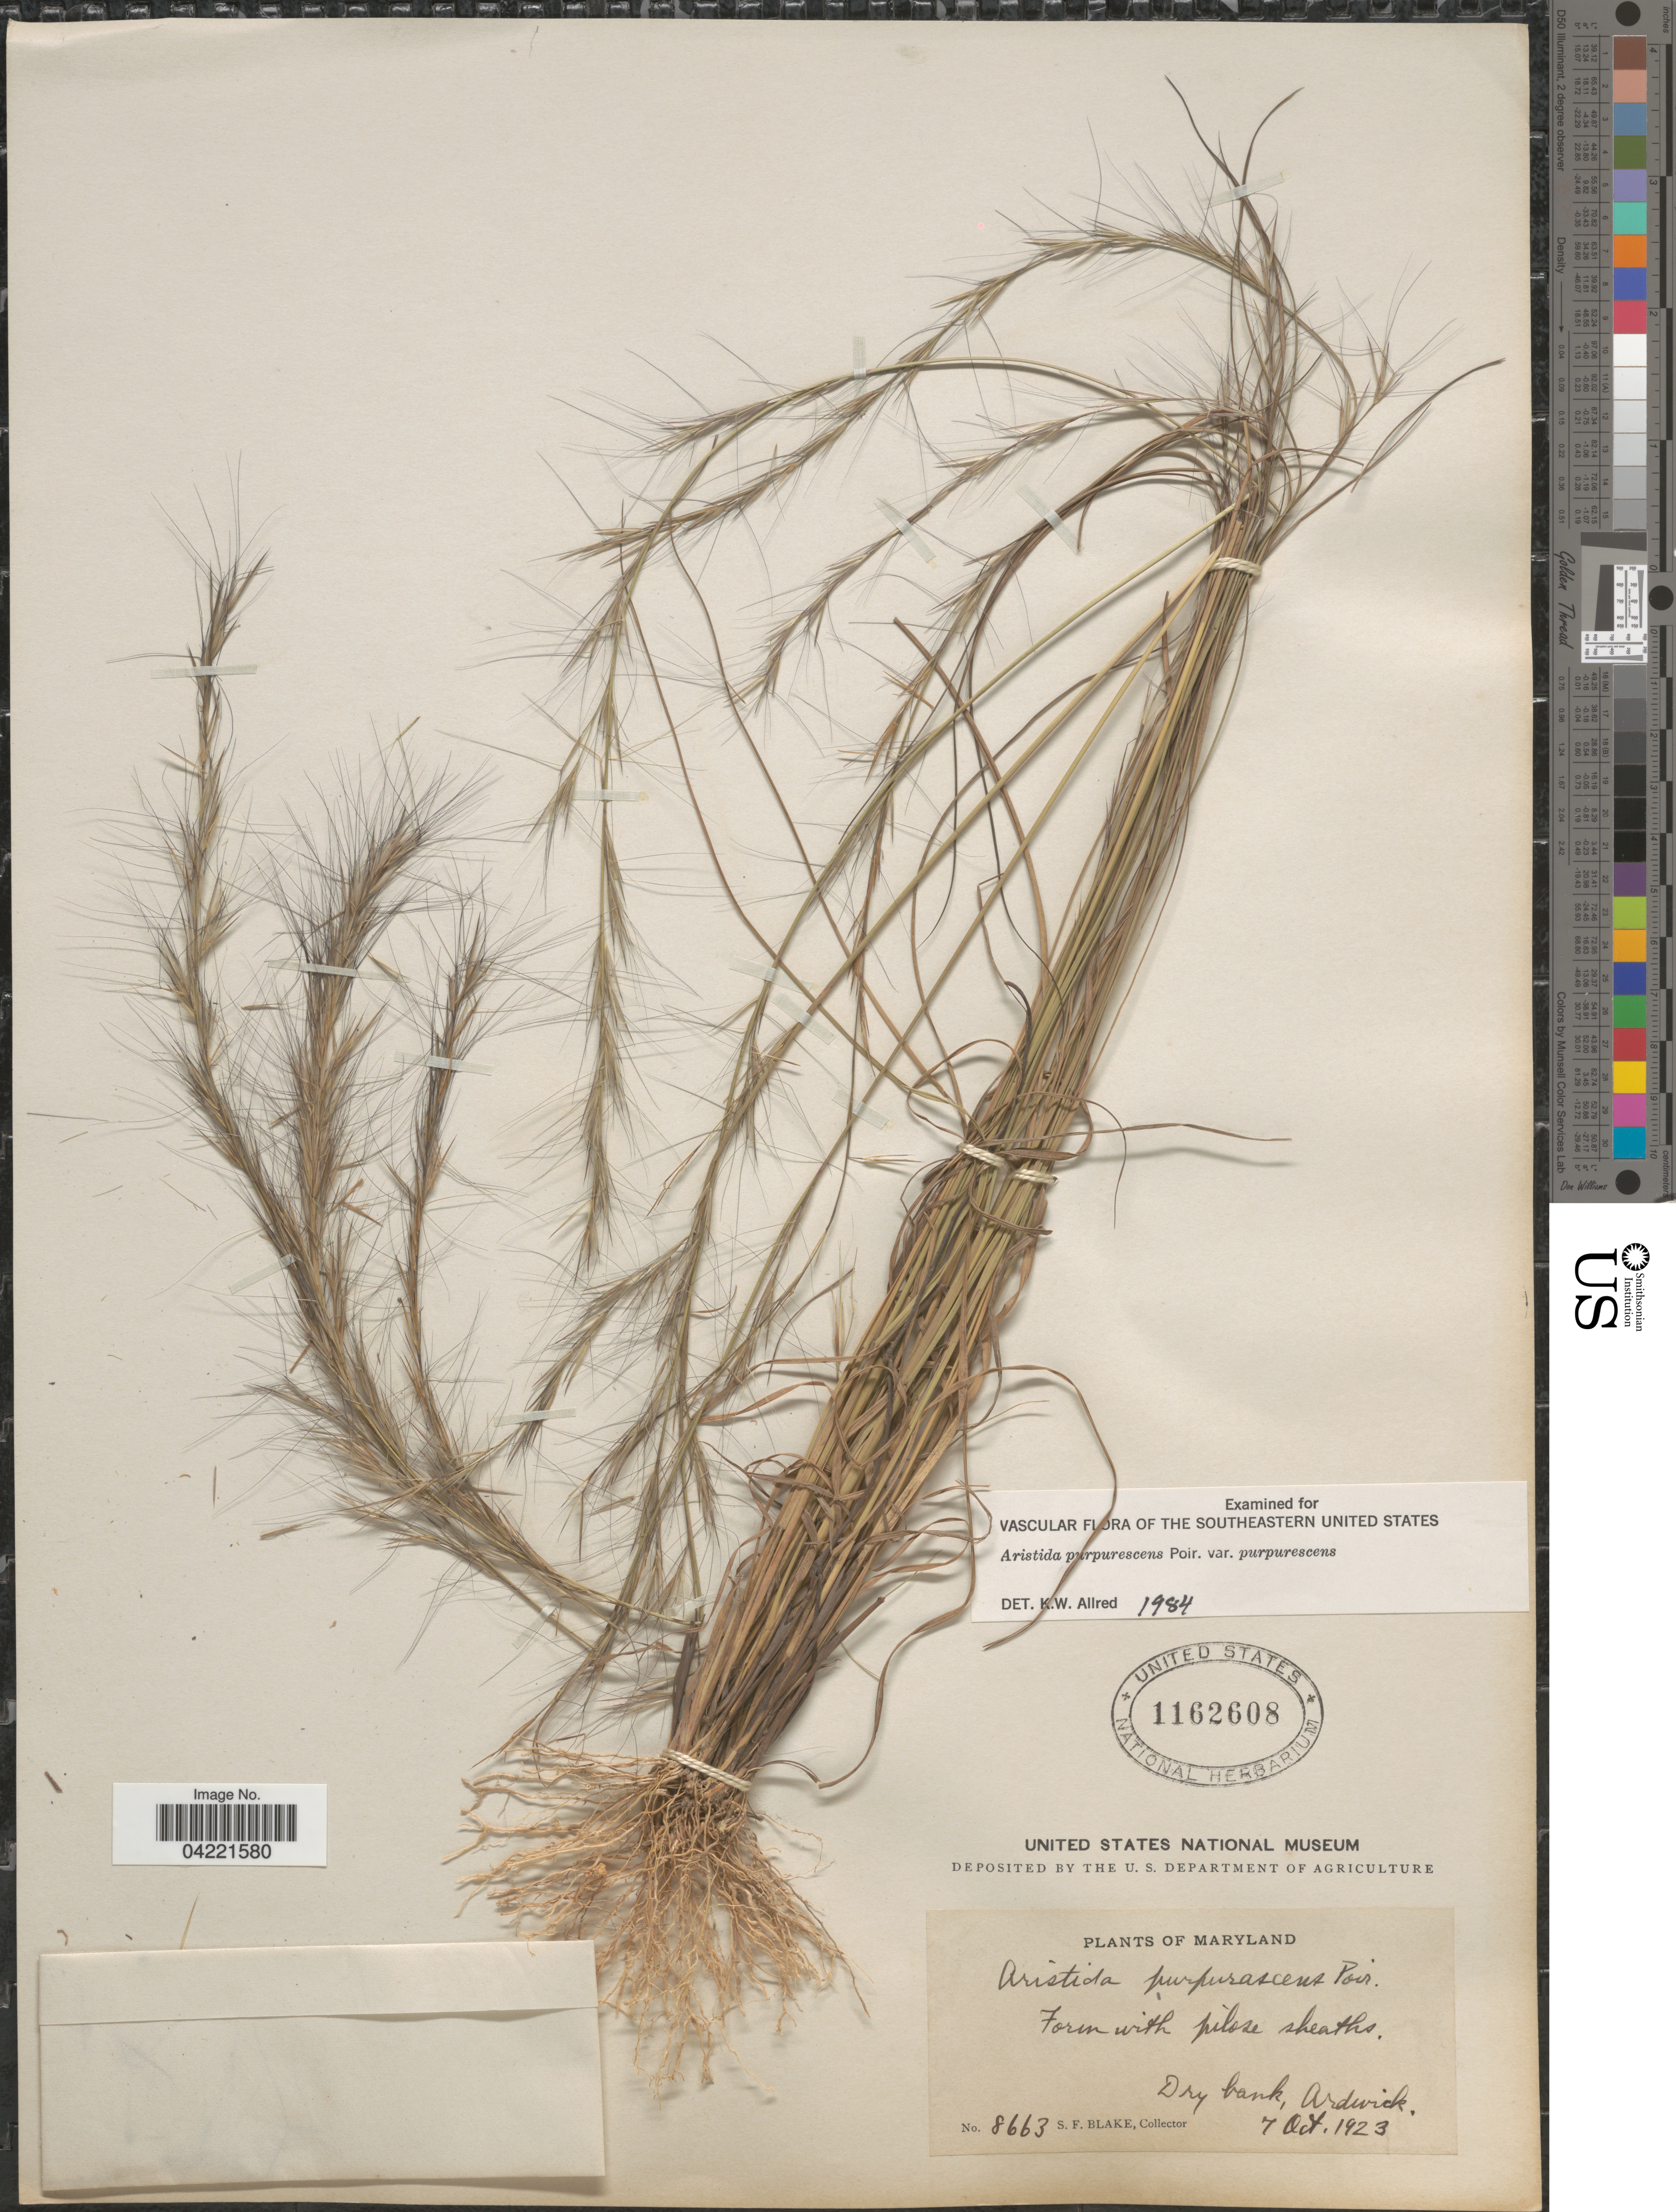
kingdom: Plantae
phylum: Tracheophyta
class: Liliopsida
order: Poales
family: Poaceae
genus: Aristida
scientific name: Aristida purpurascens var. purpurescens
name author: Poir.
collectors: S. Blake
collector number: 8663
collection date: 1923-10-07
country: United States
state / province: Maryland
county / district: Prince George's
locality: Dry bank, Ardwick.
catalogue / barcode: US 1162608